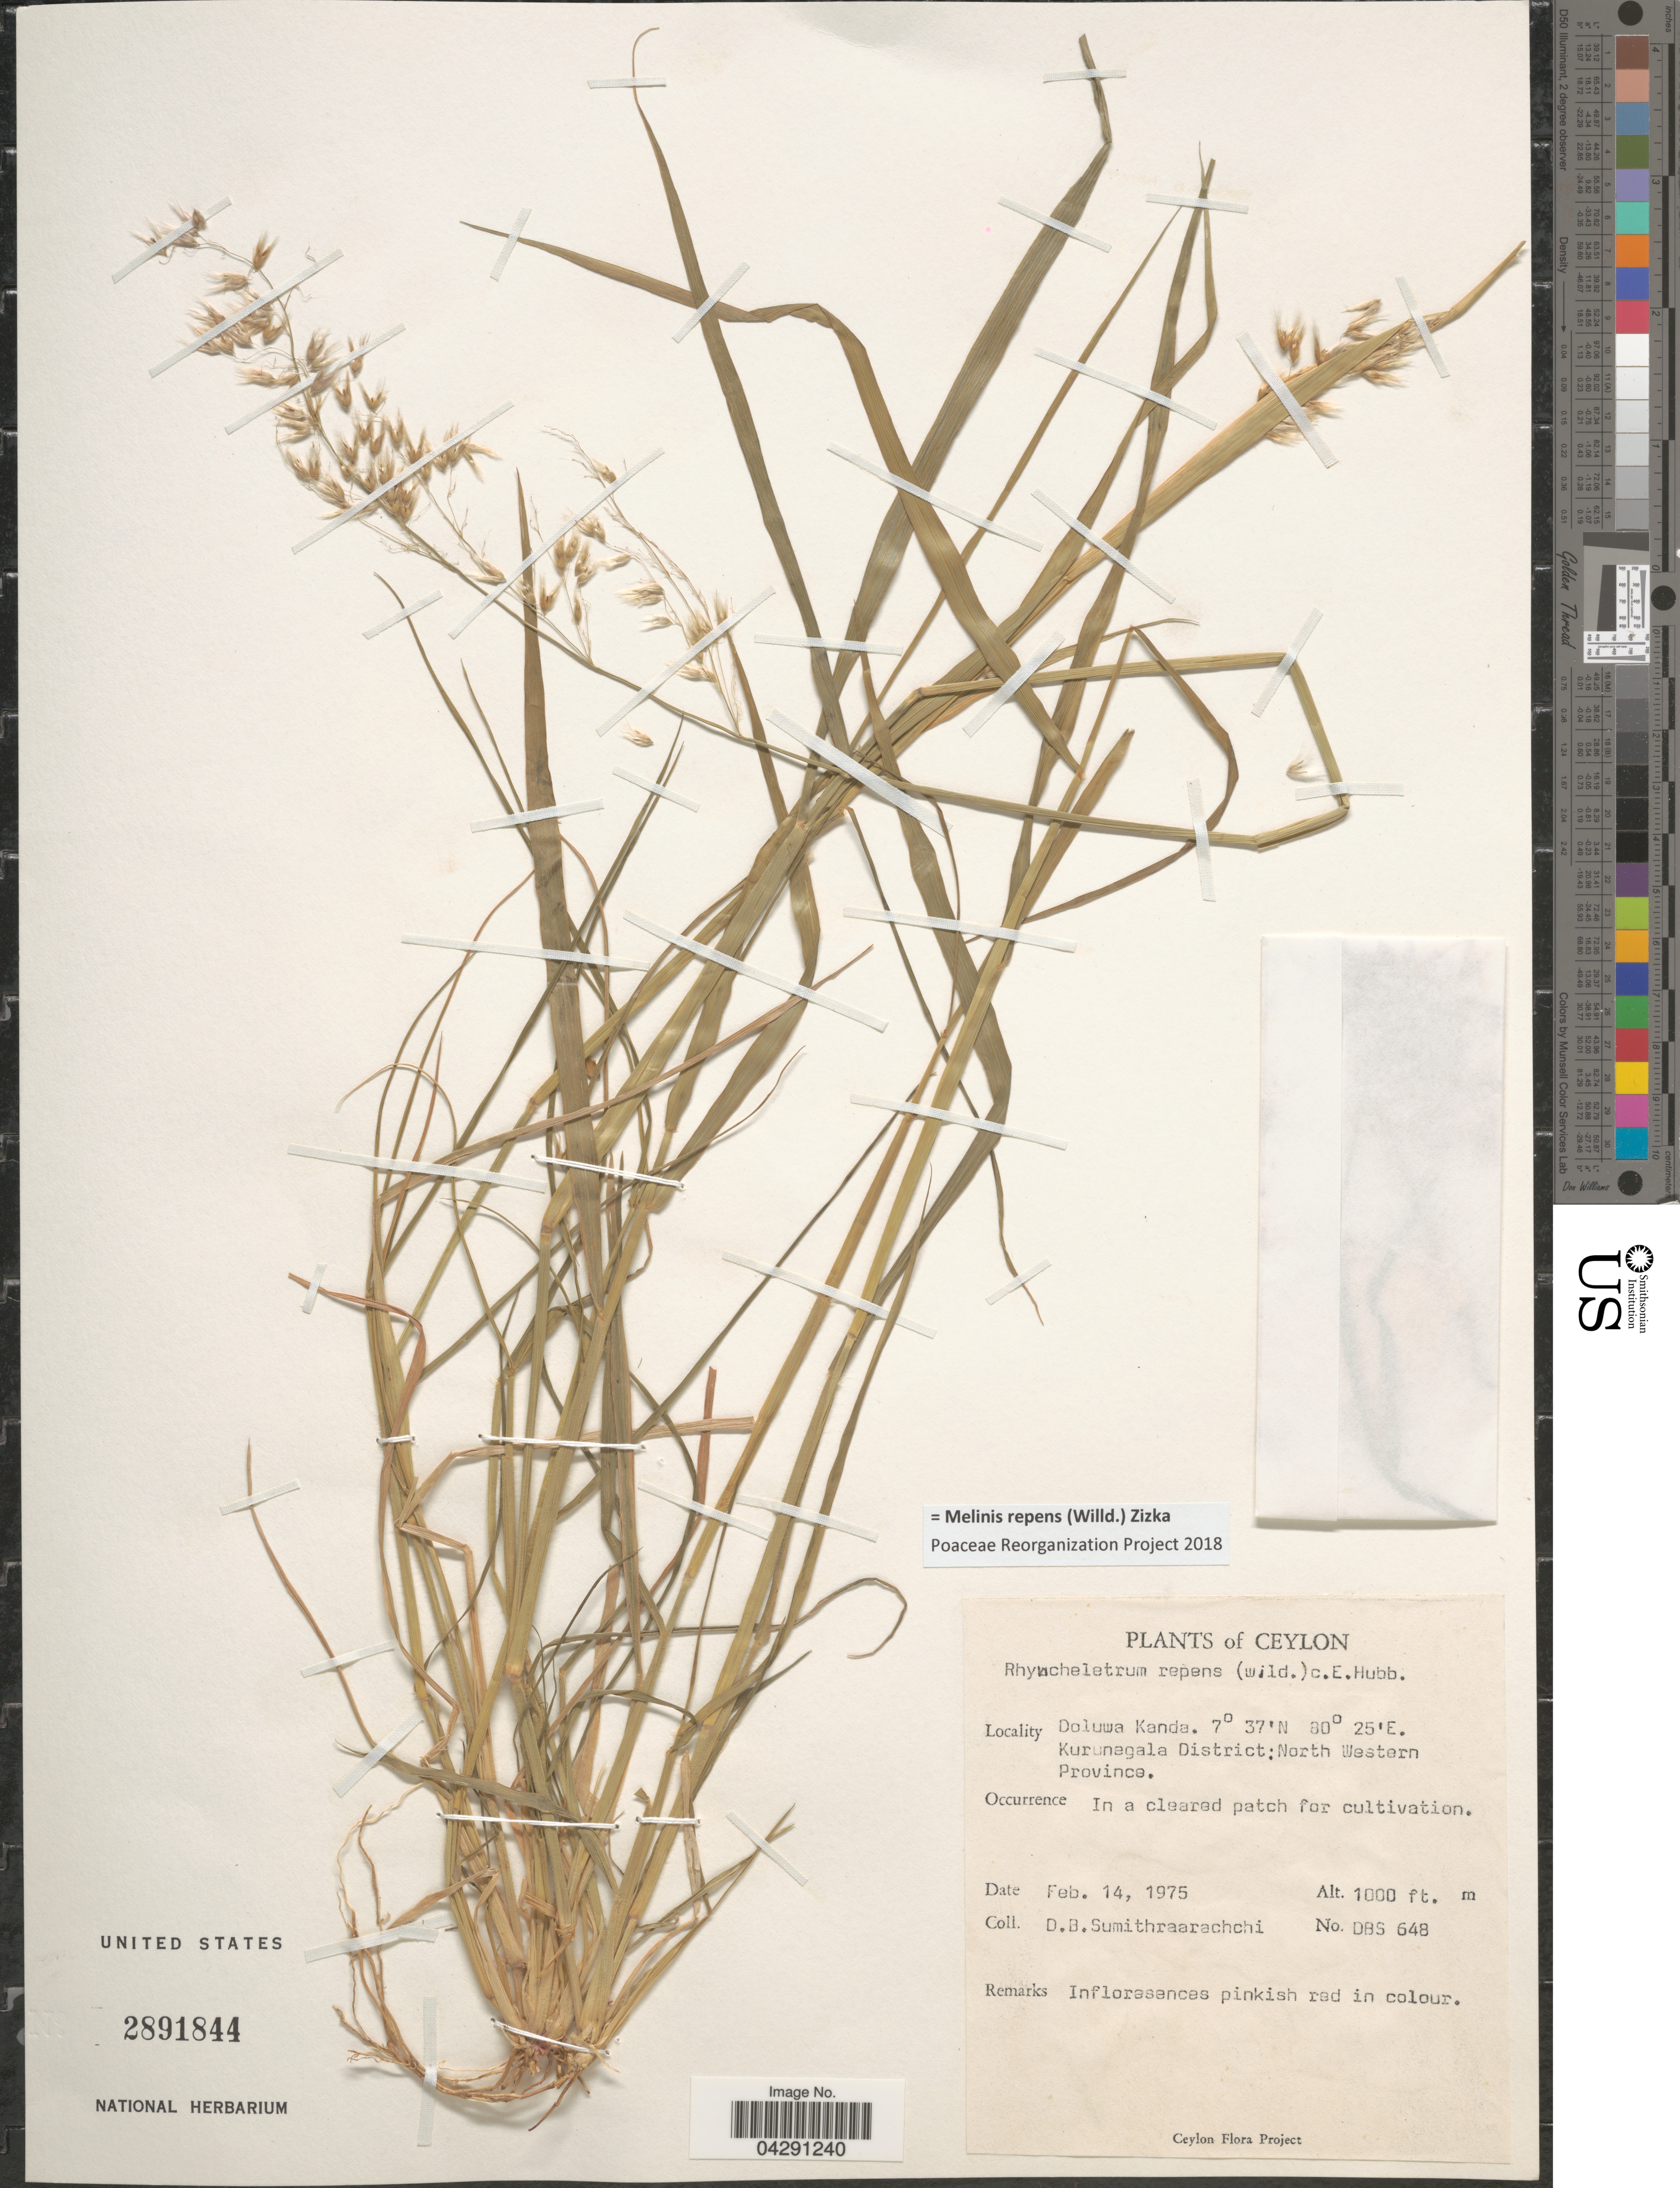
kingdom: Plantae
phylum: Tracheophyta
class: Liliopsida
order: Poales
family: Poaceae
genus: Melinis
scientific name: Melinis repens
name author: (Willd.) Zizka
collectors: D. B. Sumithraarachchi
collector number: DBS648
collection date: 1975-02-14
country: Sri Lanka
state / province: North Western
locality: Ceylon. Doluwa Kanda. Kurunegala District.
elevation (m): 305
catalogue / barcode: US 2891844